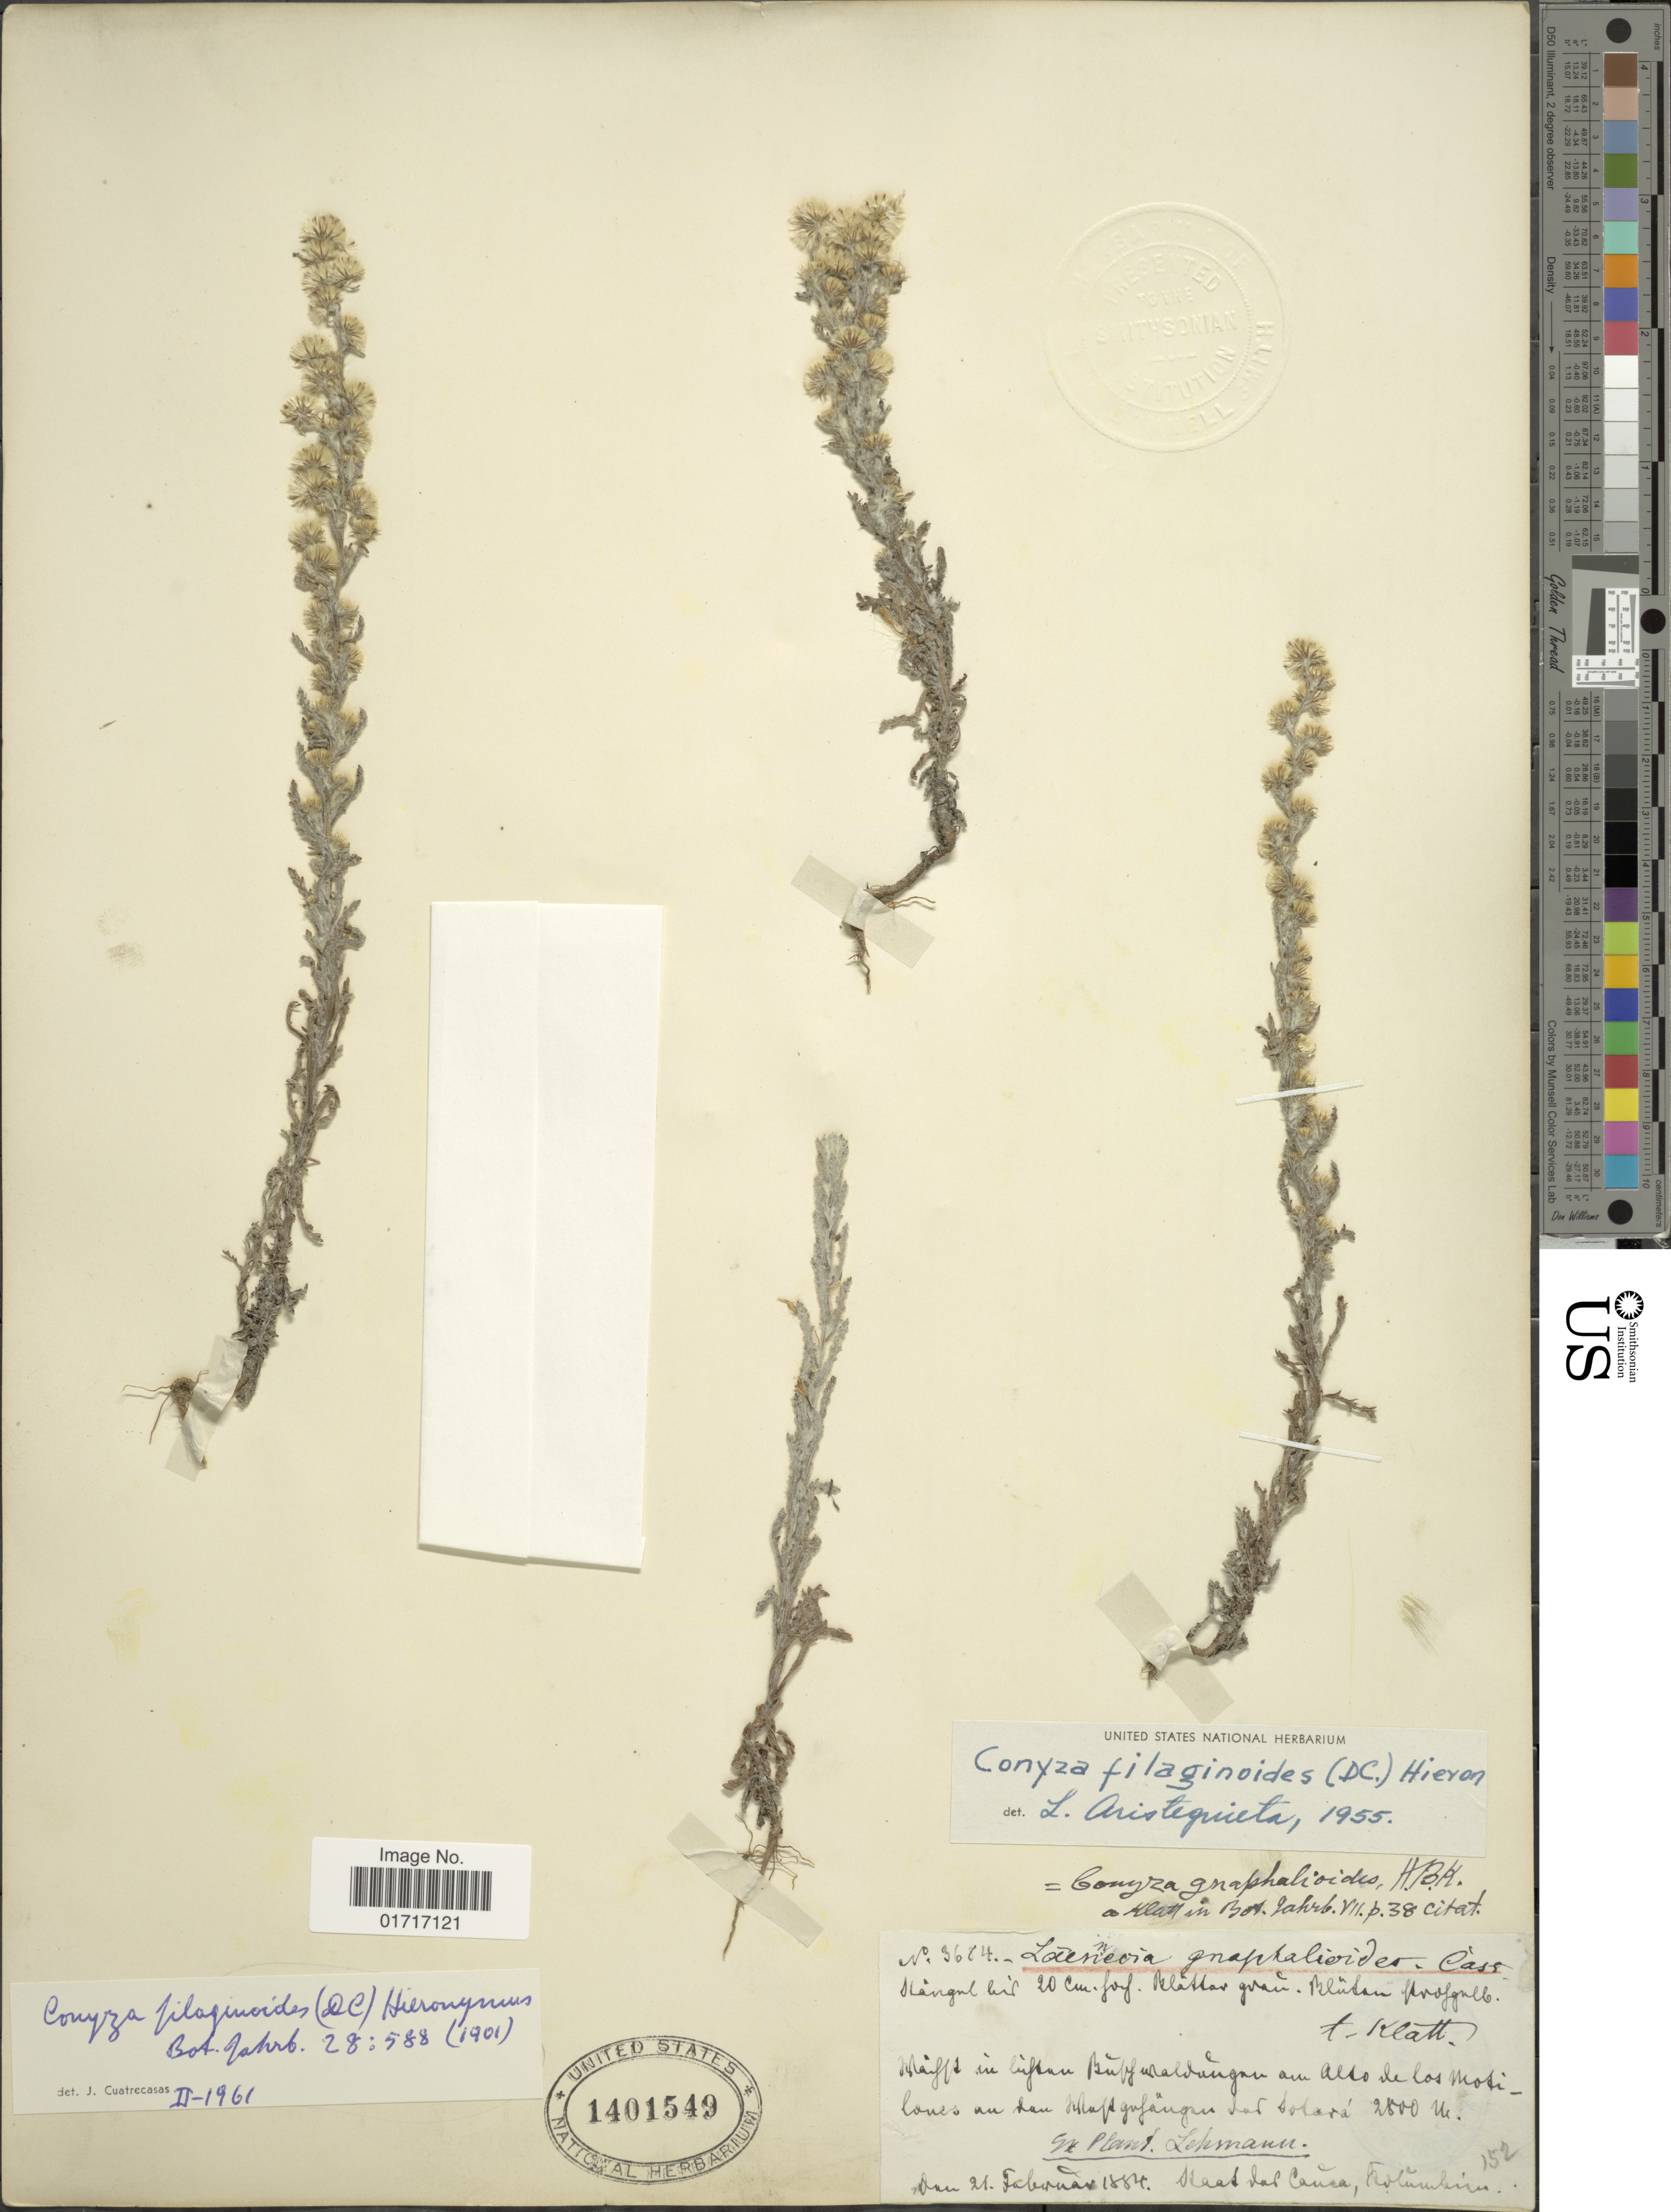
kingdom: Plantae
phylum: Tracheophyta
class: Magnoliopsida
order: Asterales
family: Asteraceae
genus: Conyza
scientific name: Conyza filaginoides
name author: (DC.) Hieron.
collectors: ex herb. Lehmann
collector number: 3684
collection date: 1884-02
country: Colombia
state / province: Valle del Cauca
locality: [illegible text] in lichten Buschwaldungen am alto de los Motilones an den [illegible text] der Sotara. [interpreted]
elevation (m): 2800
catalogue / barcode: US 1401549